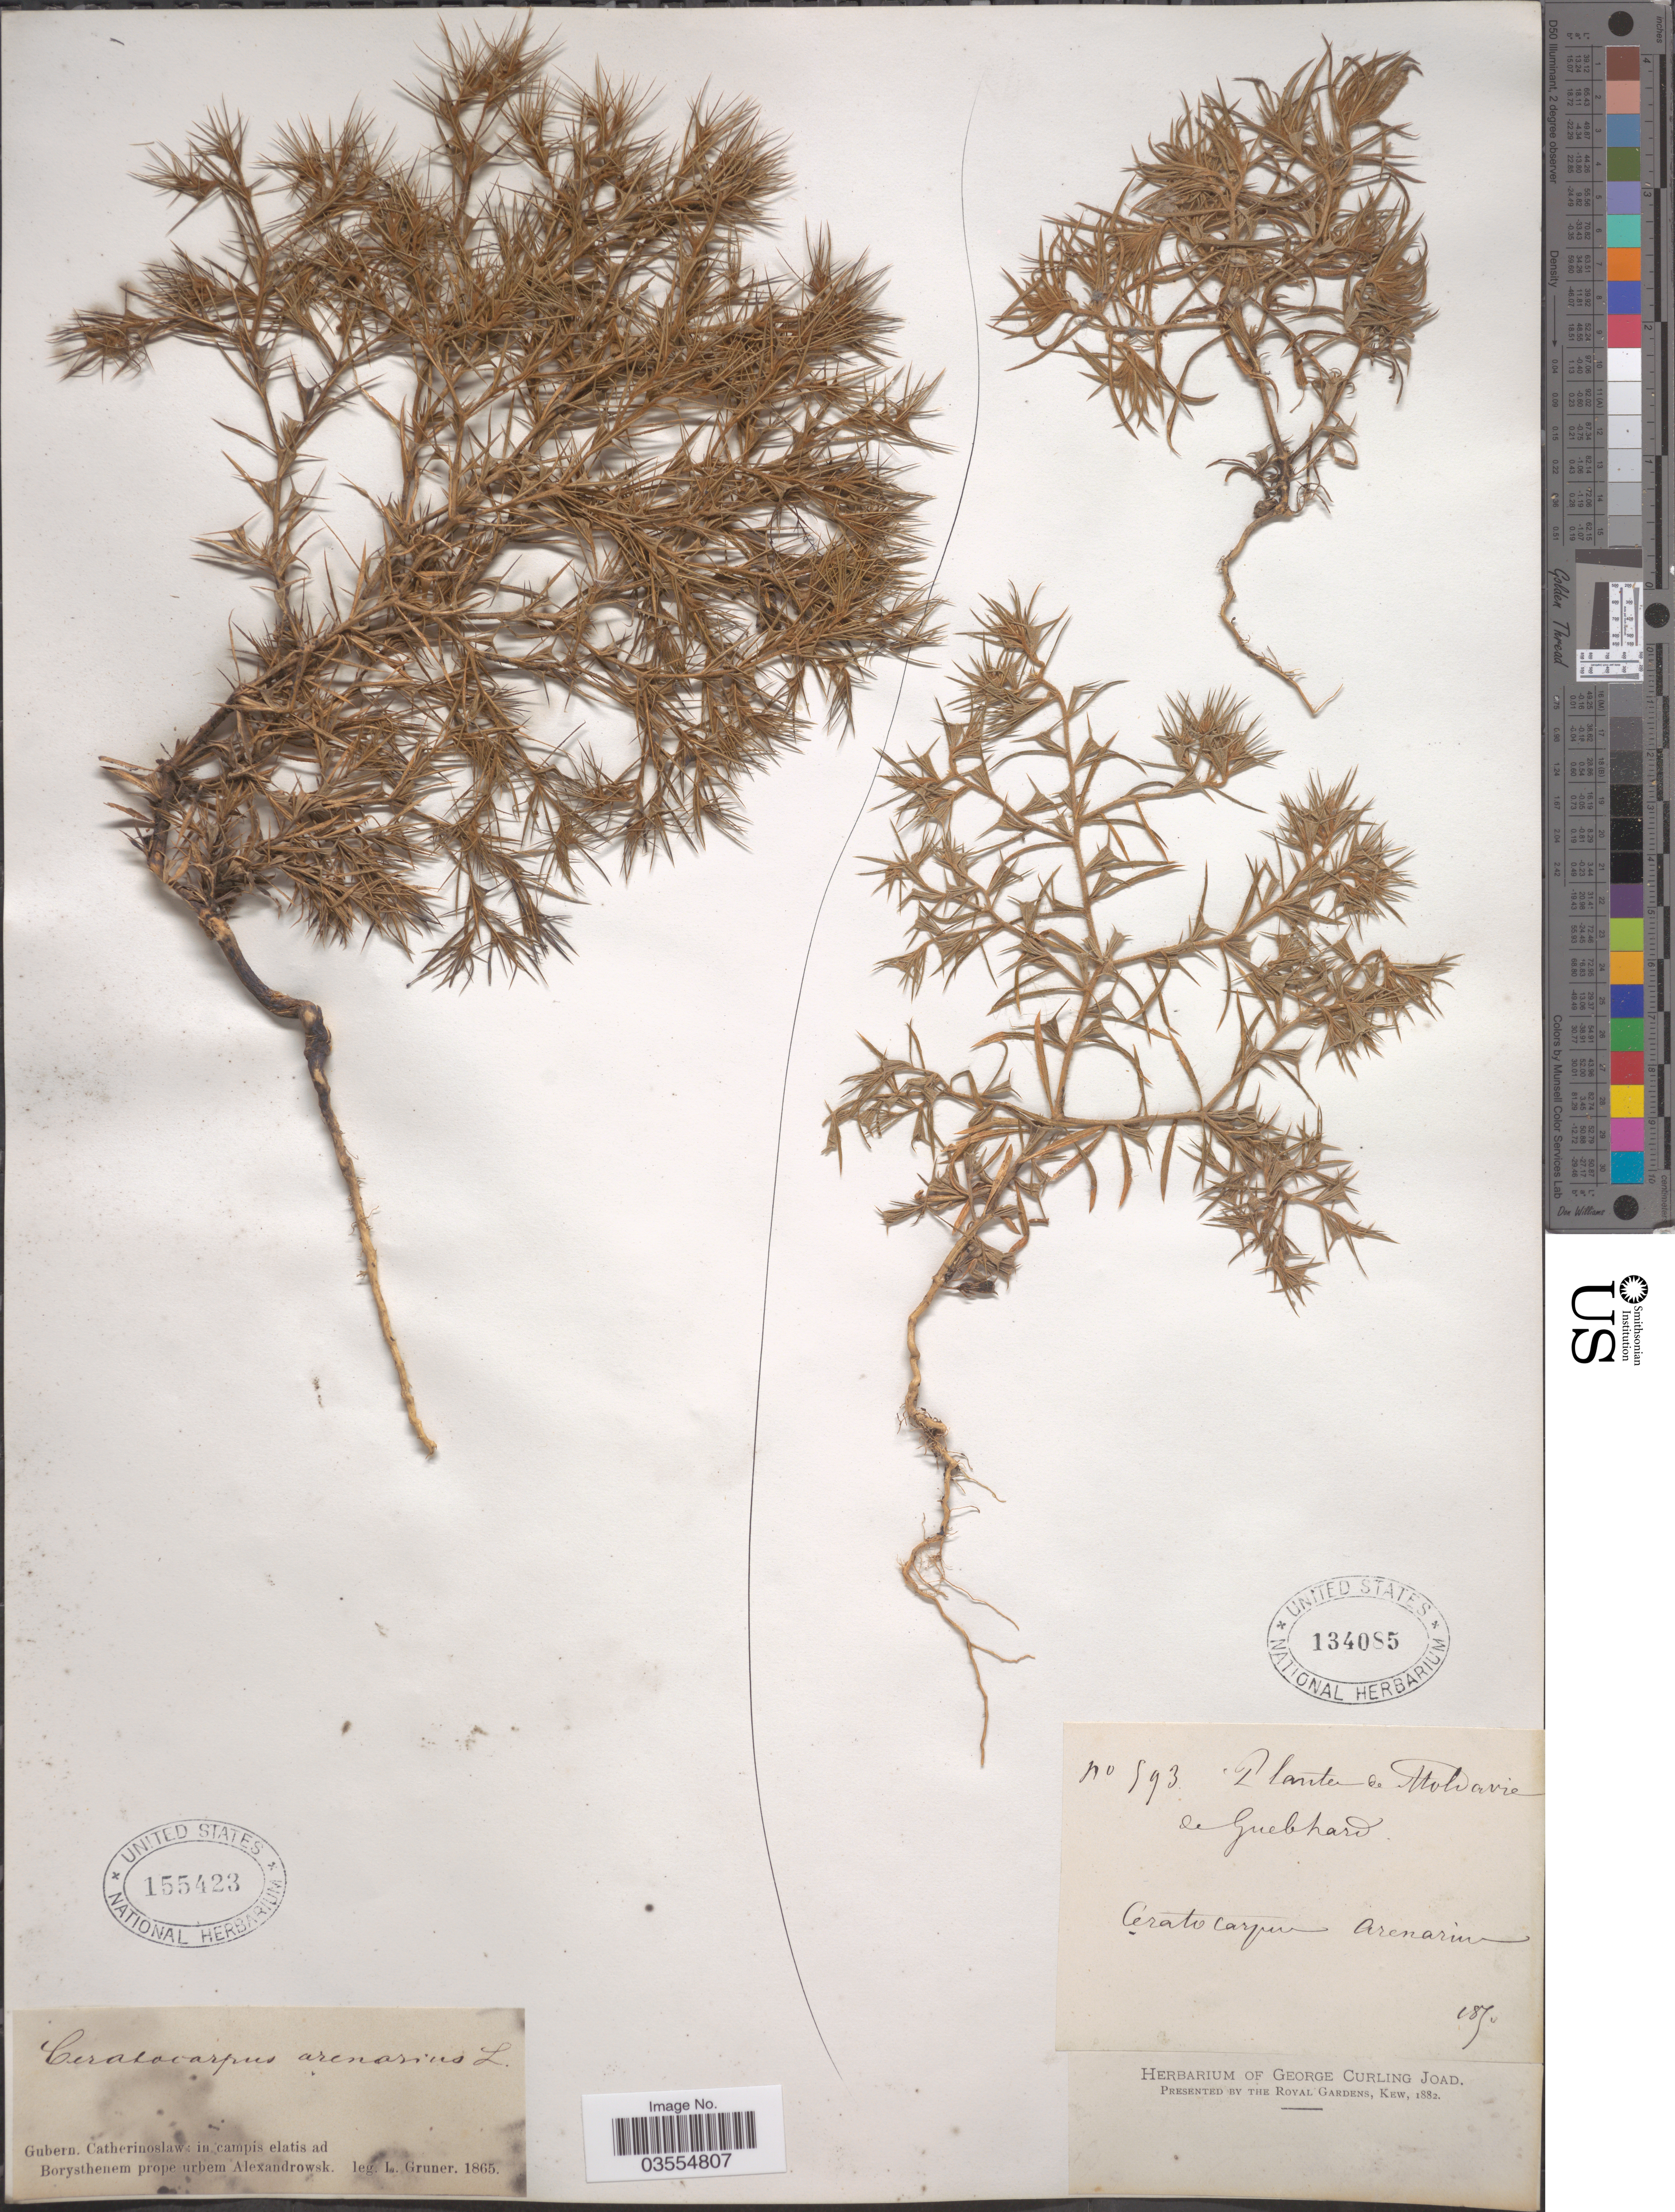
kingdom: Plantae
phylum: Tracheophyta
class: Magnoliopsida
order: Caryophyllales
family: Amaranthaceae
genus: Ceratocarpus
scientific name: Ceratocarpus arenarius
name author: L.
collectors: ex herb. George Curling Joad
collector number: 593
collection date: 1870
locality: Mohavie. De Guebhard.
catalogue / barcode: US 155423-2